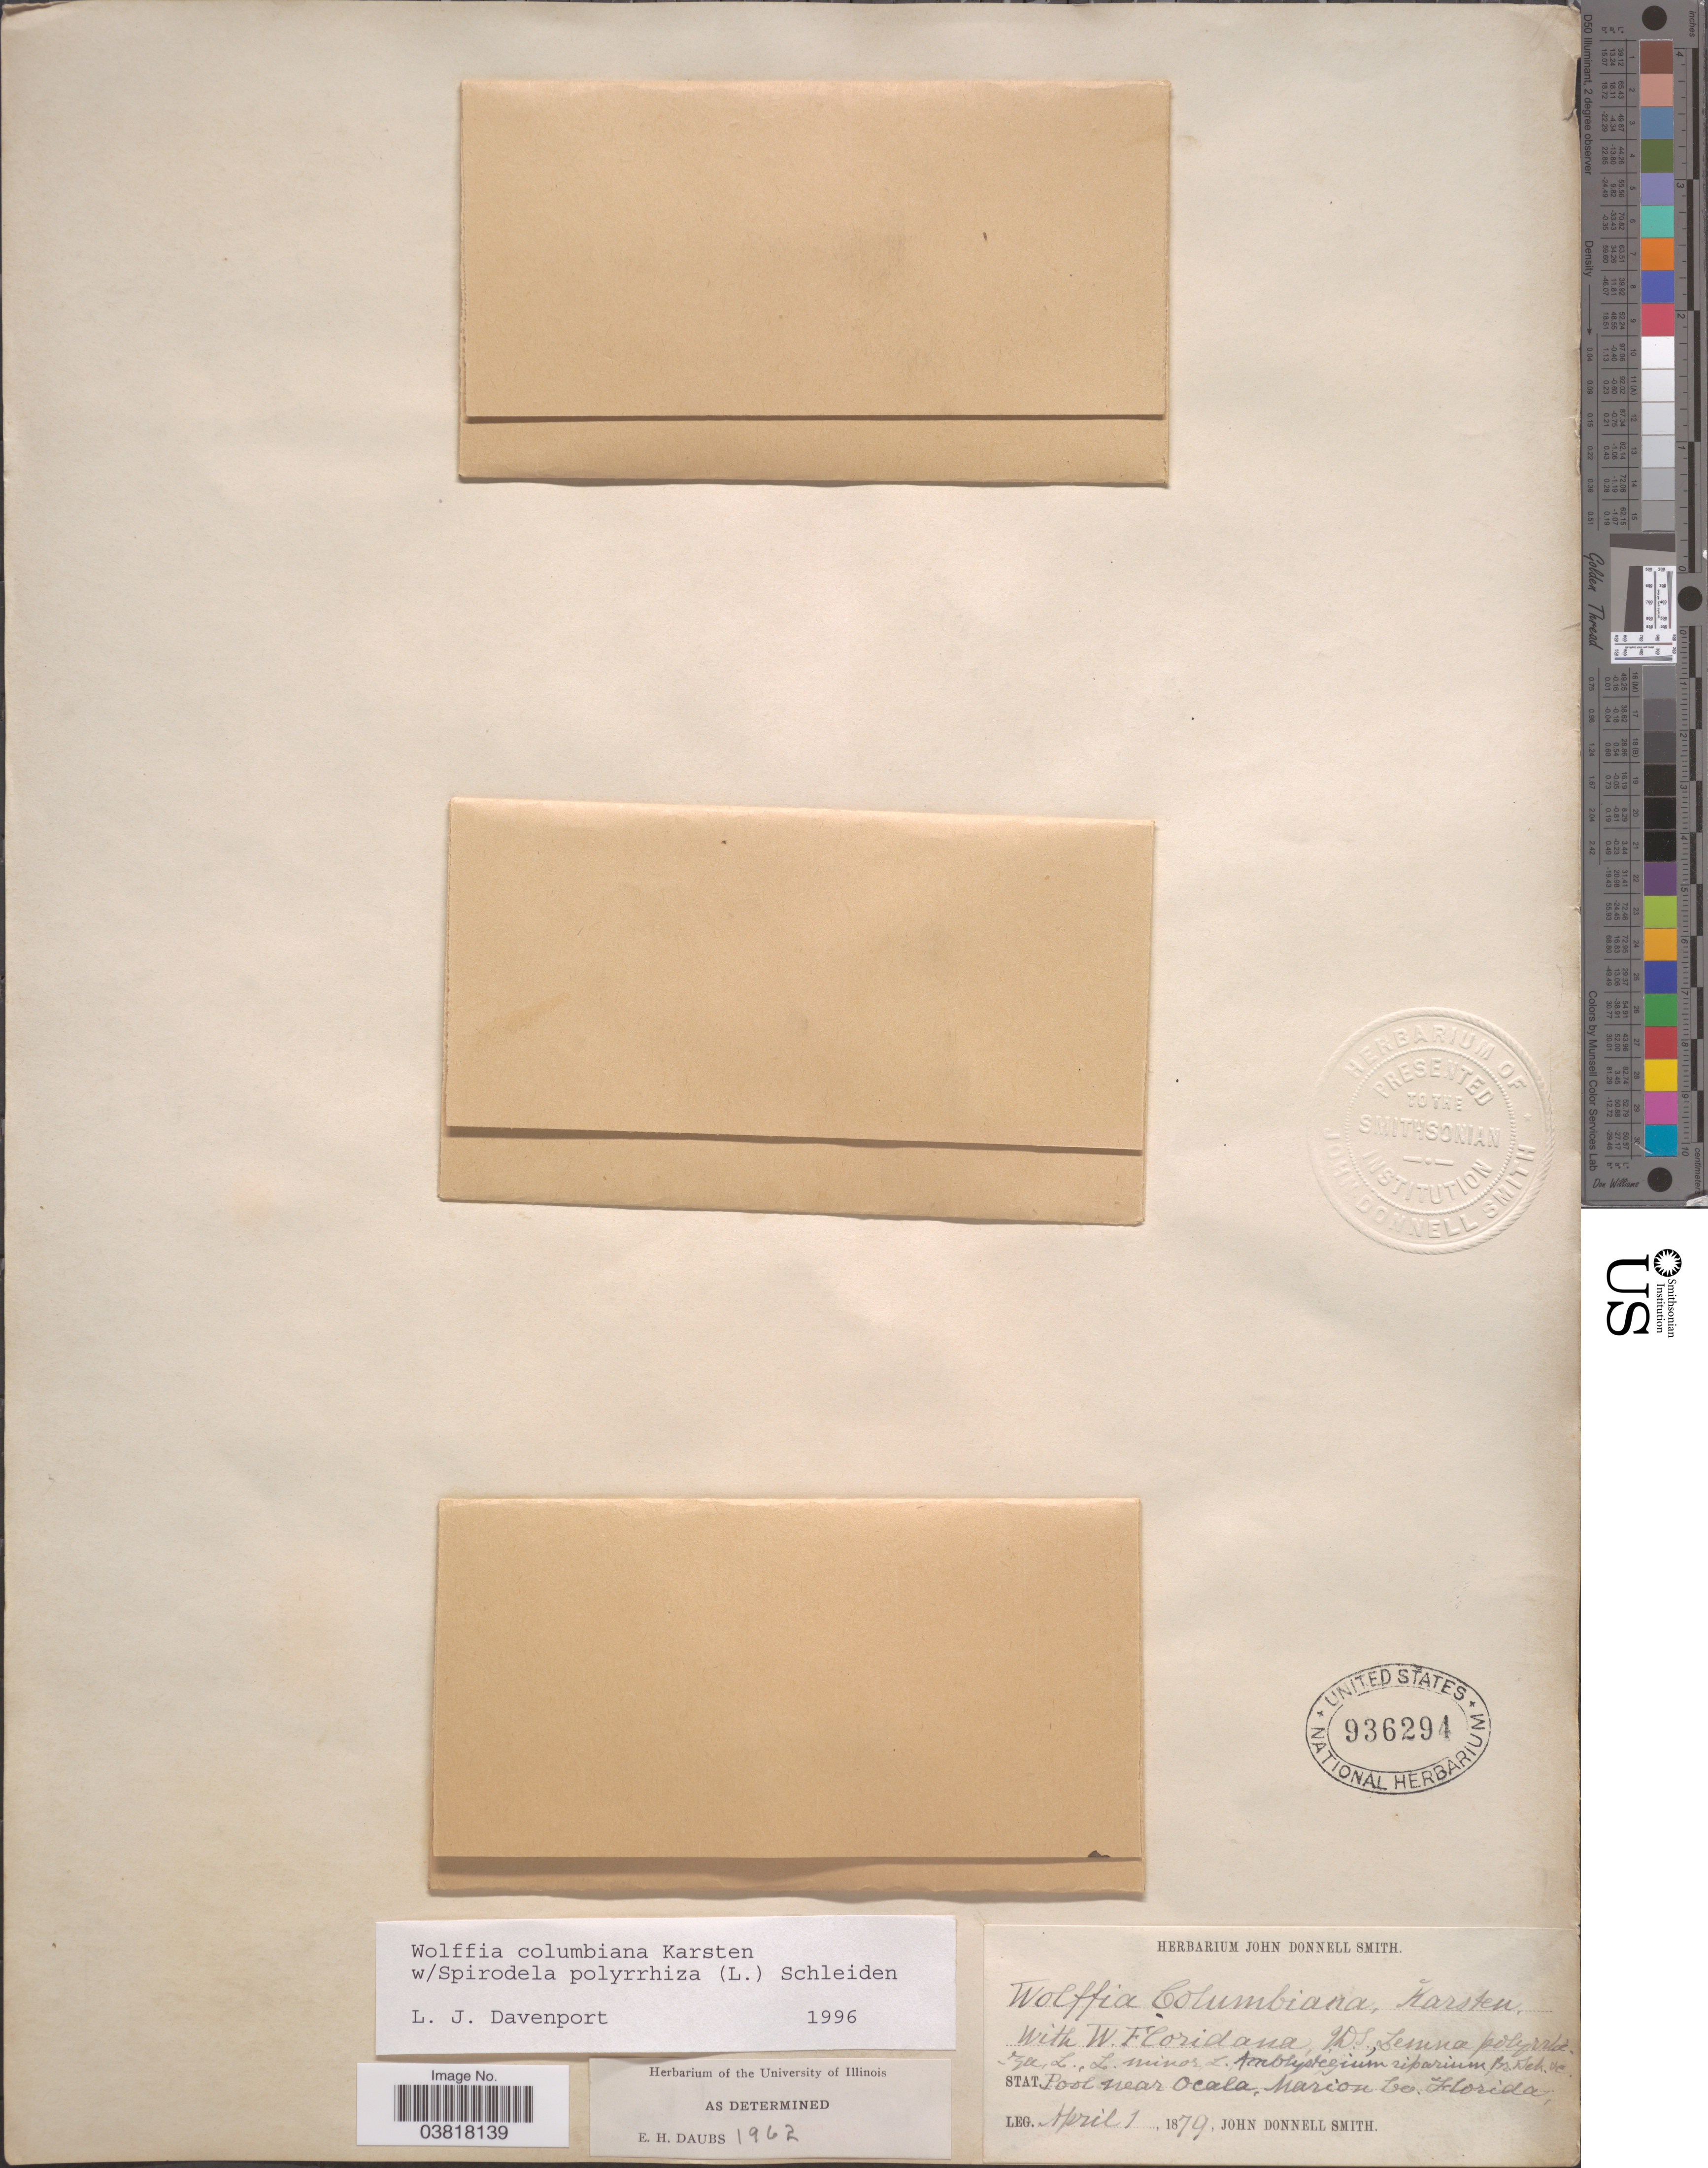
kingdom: Plantae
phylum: Tracheophyta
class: Liliopsida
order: Alismatales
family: Araceae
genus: Wolffia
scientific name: Wolffia columbiana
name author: H. Karst.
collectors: J. Donnell Smith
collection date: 1879-04-01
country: United States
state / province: Florida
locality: Stat. Pool near Ocala, Marion Co.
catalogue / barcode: US 936294